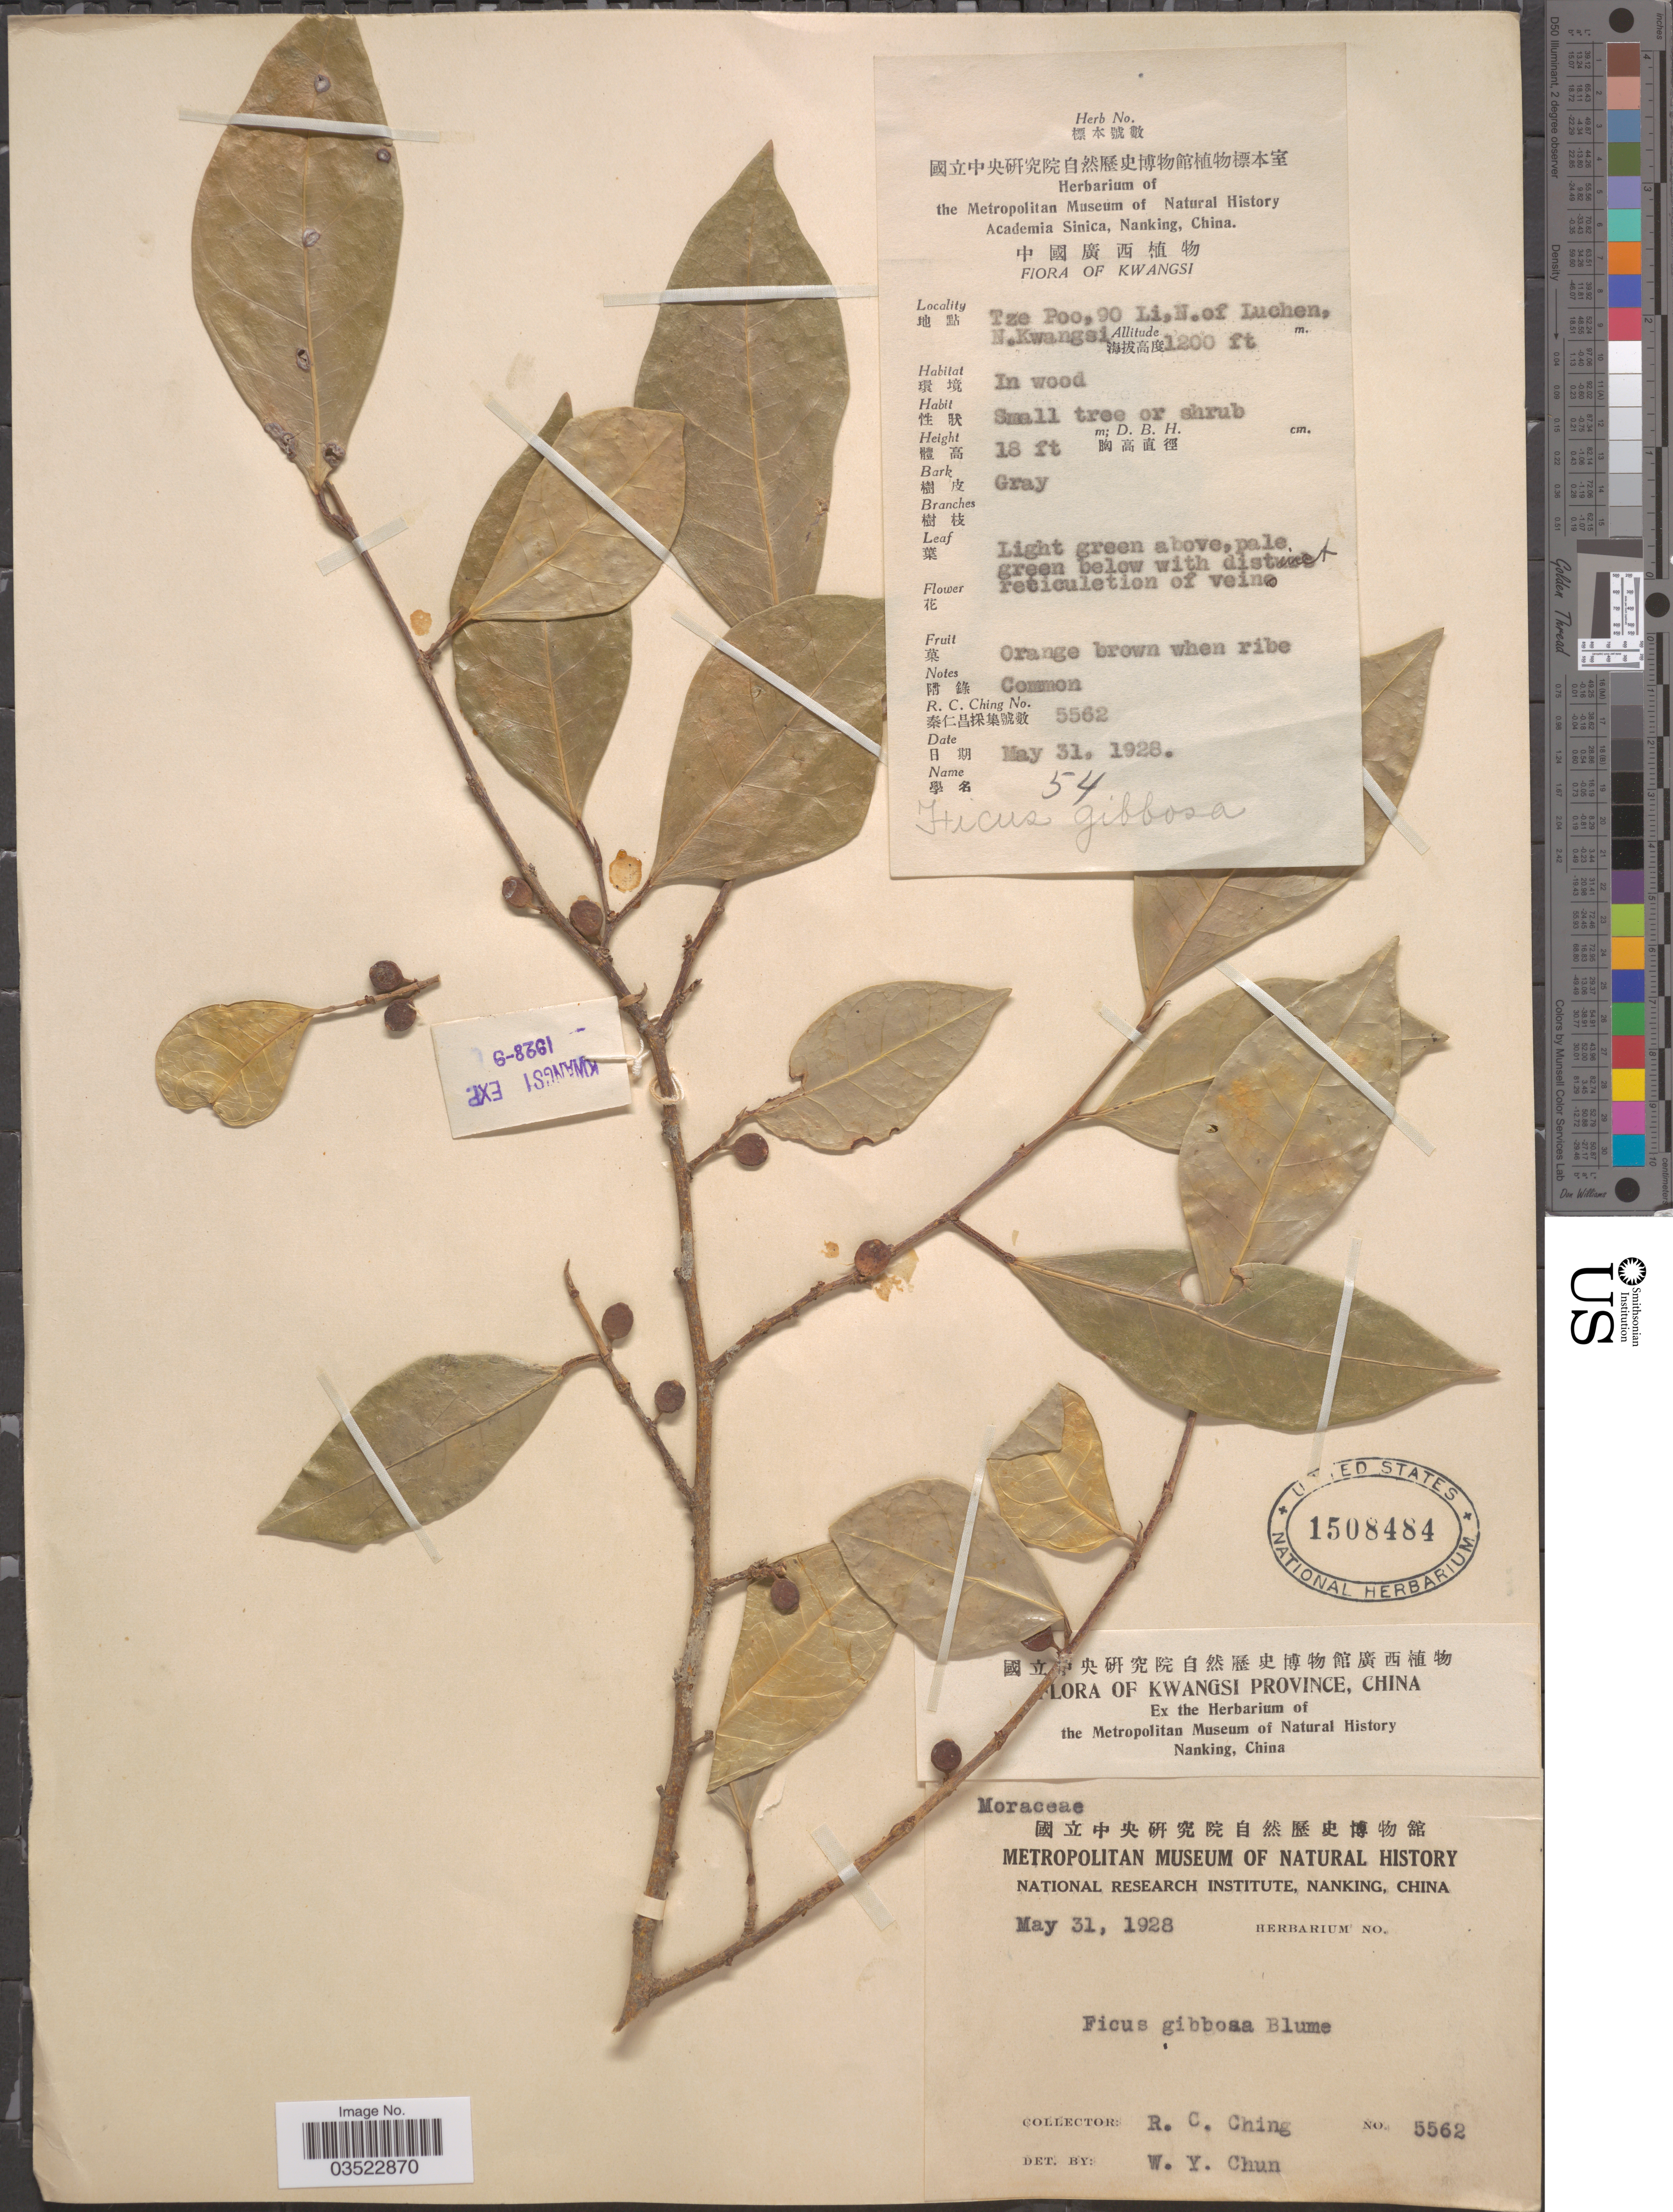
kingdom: Plantae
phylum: Tracheophyta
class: Magnoliopsida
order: Rosales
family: Moraceae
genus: Ficus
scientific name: Ficus tinctoria subsp. gibbosa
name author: (Blume) Corner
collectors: R. C. Ching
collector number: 5562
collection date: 1928-05-31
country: China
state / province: Guangxi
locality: Tze Poo, 90 Li, N. of Luchen, N. Kwangsi.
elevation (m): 366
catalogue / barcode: US 1508484